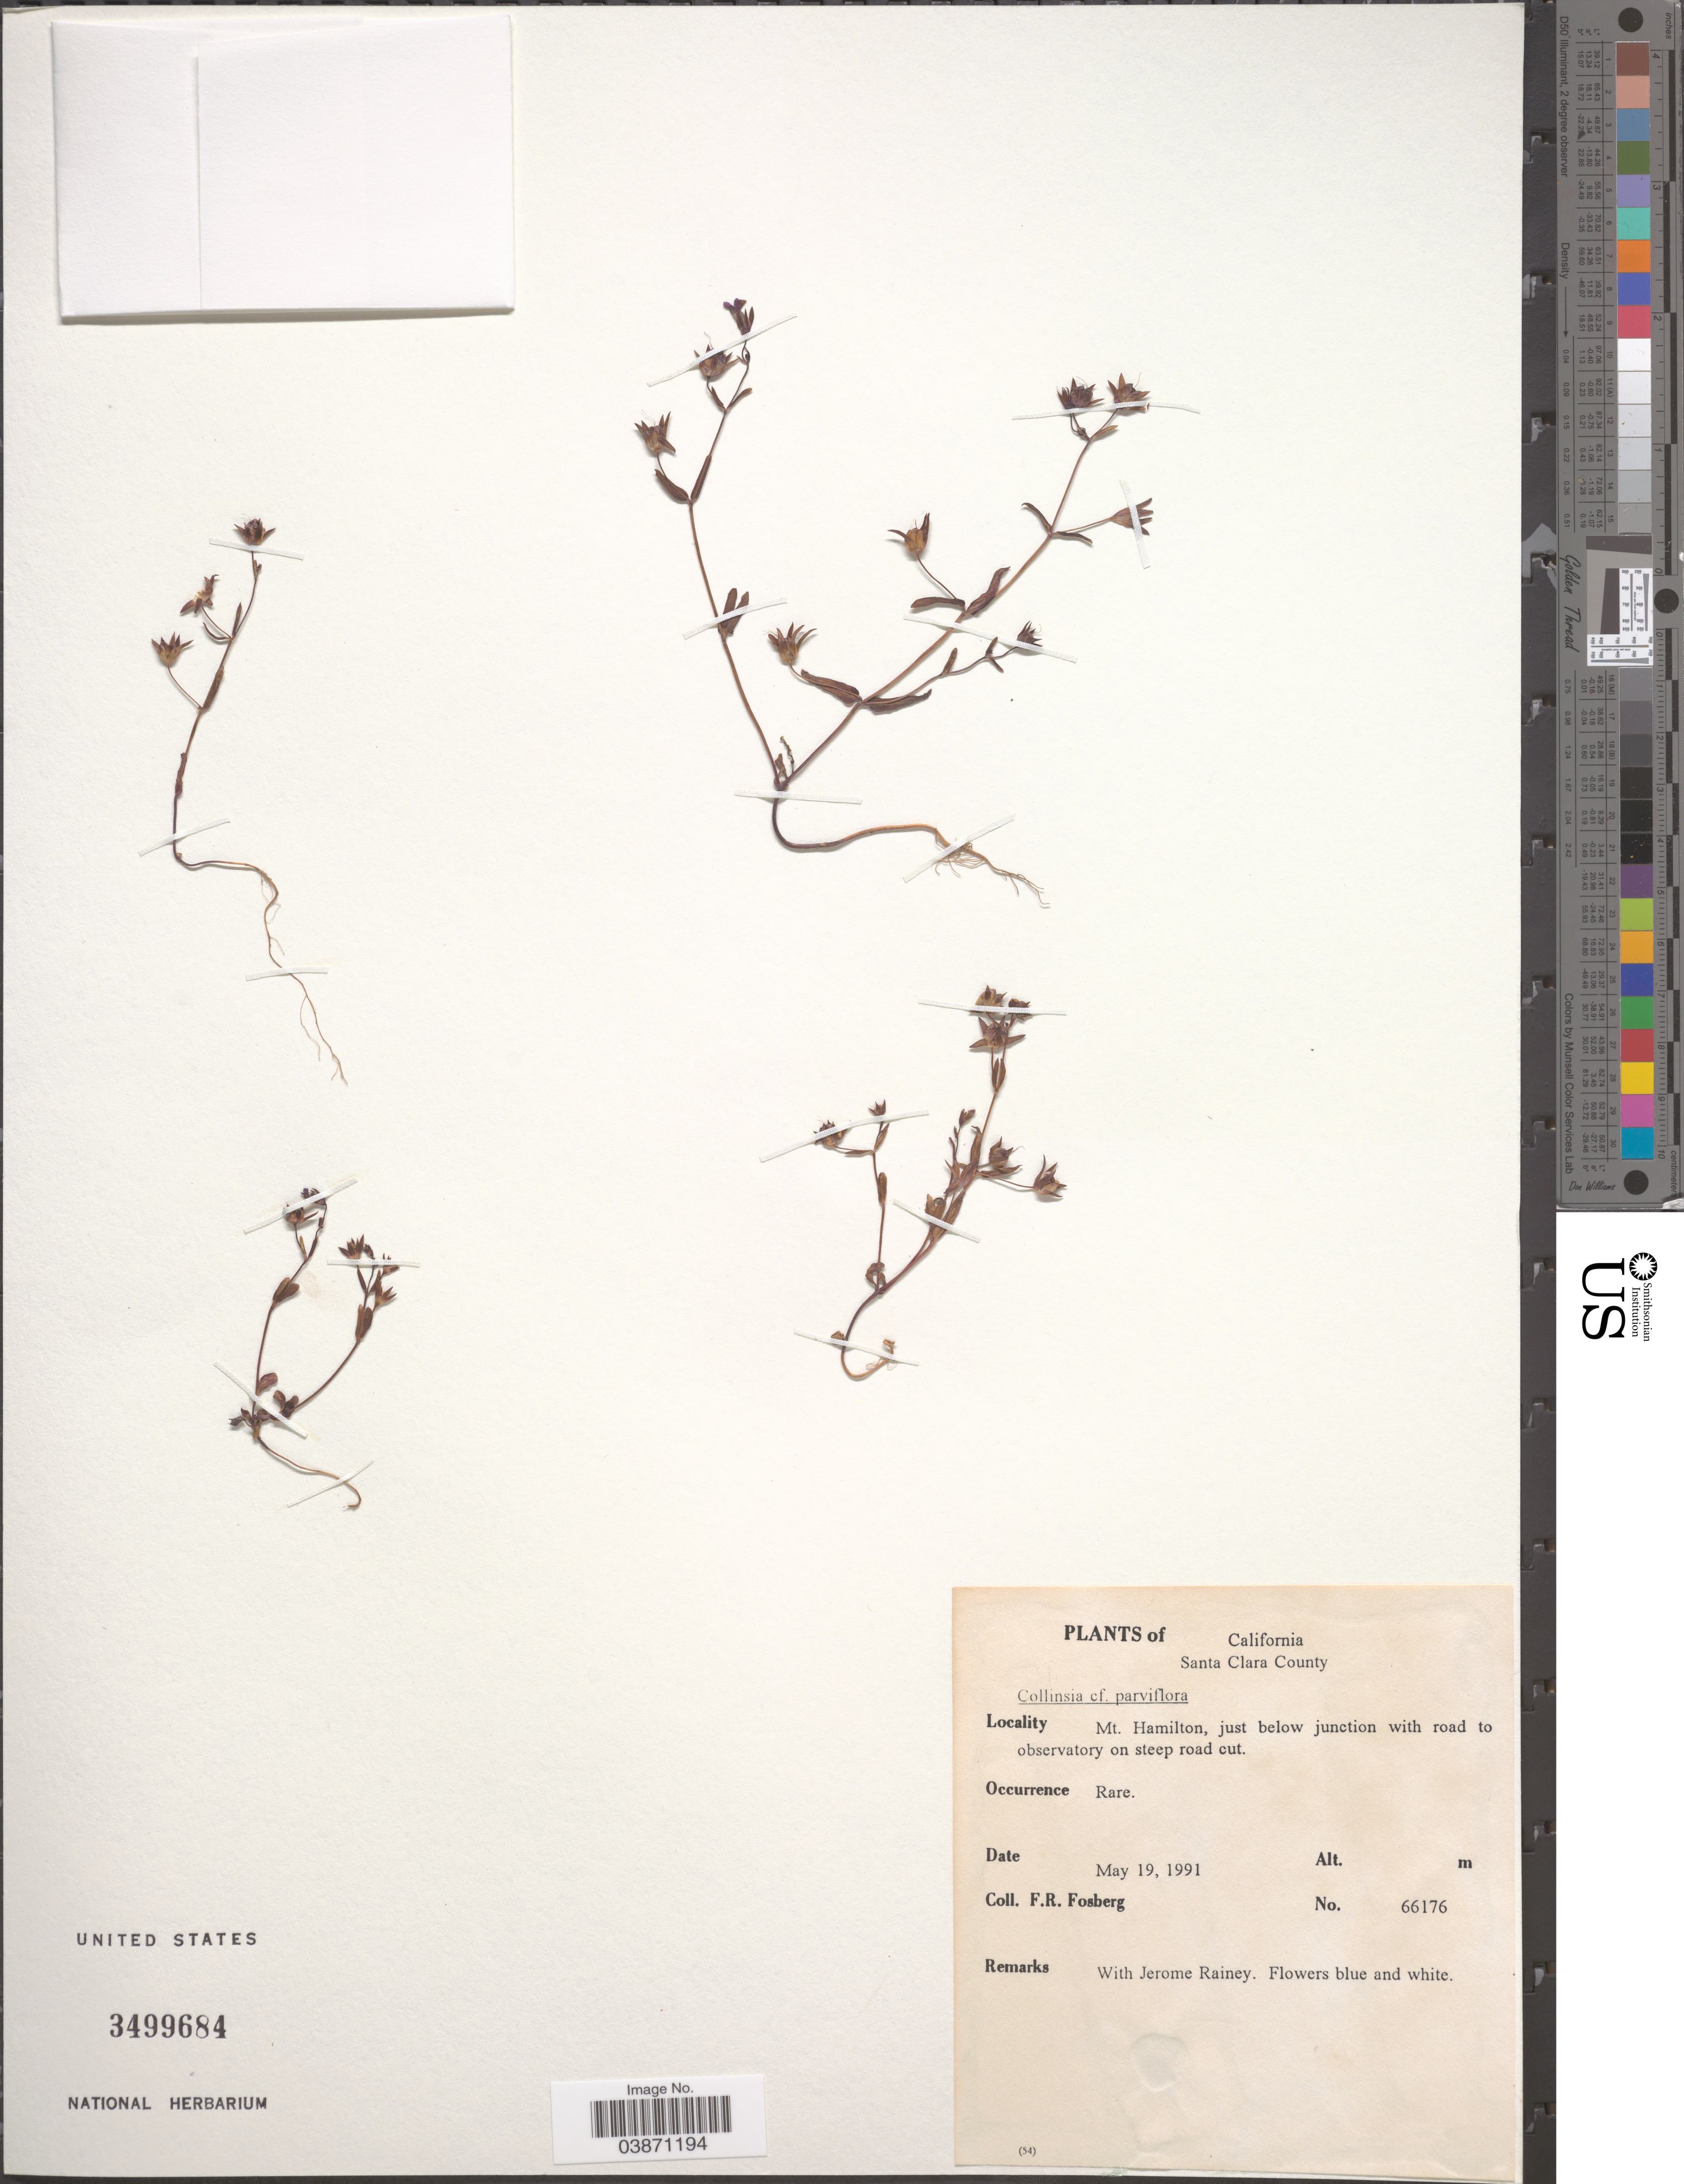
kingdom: Plantae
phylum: Tracheophyta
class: Magnoliopsida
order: Lamiales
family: Plantaginaceae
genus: Collinsia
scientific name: Collinsia parviflora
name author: Douglas ex Lindl.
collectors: F. R. Fosberg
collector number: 66176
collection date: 1991-05-19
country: United States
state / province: California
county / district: Santa Clara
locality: Santa Clara County. Mt. Hamilton, just below junction with road to observatory on steep road cut.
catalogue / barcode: US 3499684